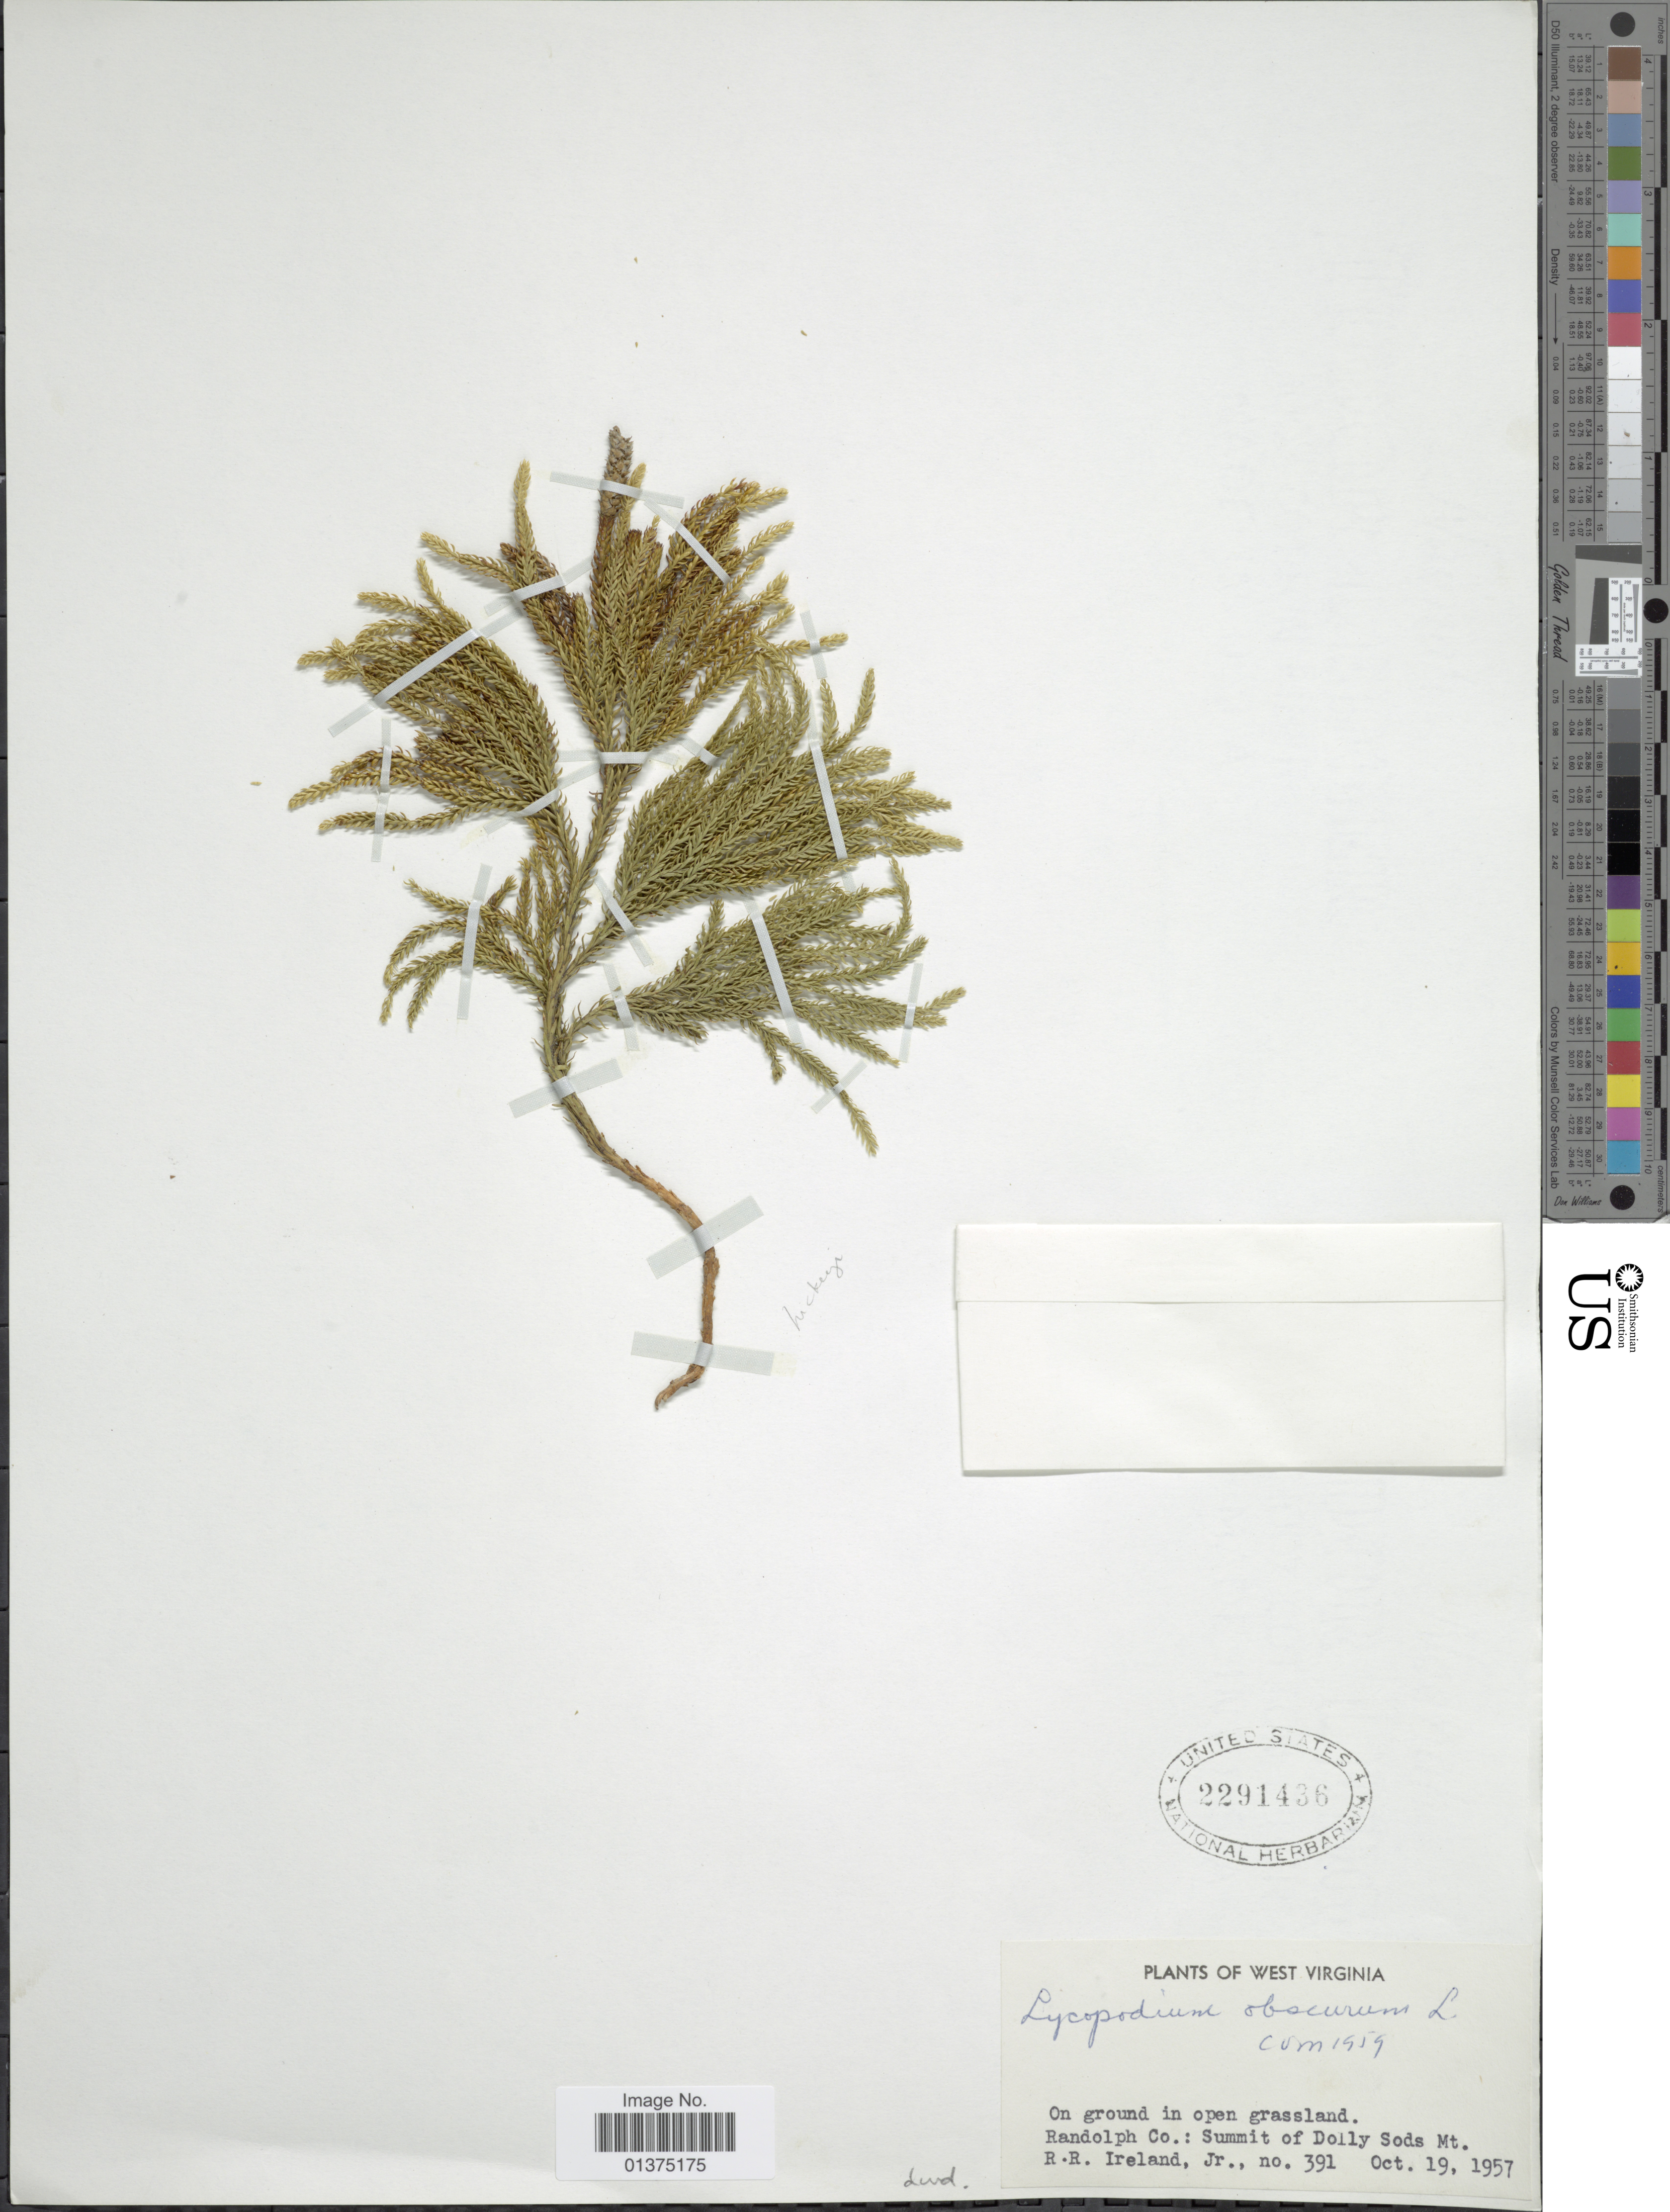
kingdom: Plantae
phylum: Tracheophyta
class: Lycopodiopsida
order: Lycopodiales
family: Lycopodiaceae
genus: Dendrolycopodium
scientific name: Dendrolycopodium dendroideum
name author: (Michx.) A. Haines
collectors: R. Ireland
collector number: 391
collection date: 1957-10-19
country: United States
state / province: West Virginia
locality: Randolph Co: Summit of Dolly Sods Mt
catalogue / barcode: US 2291436